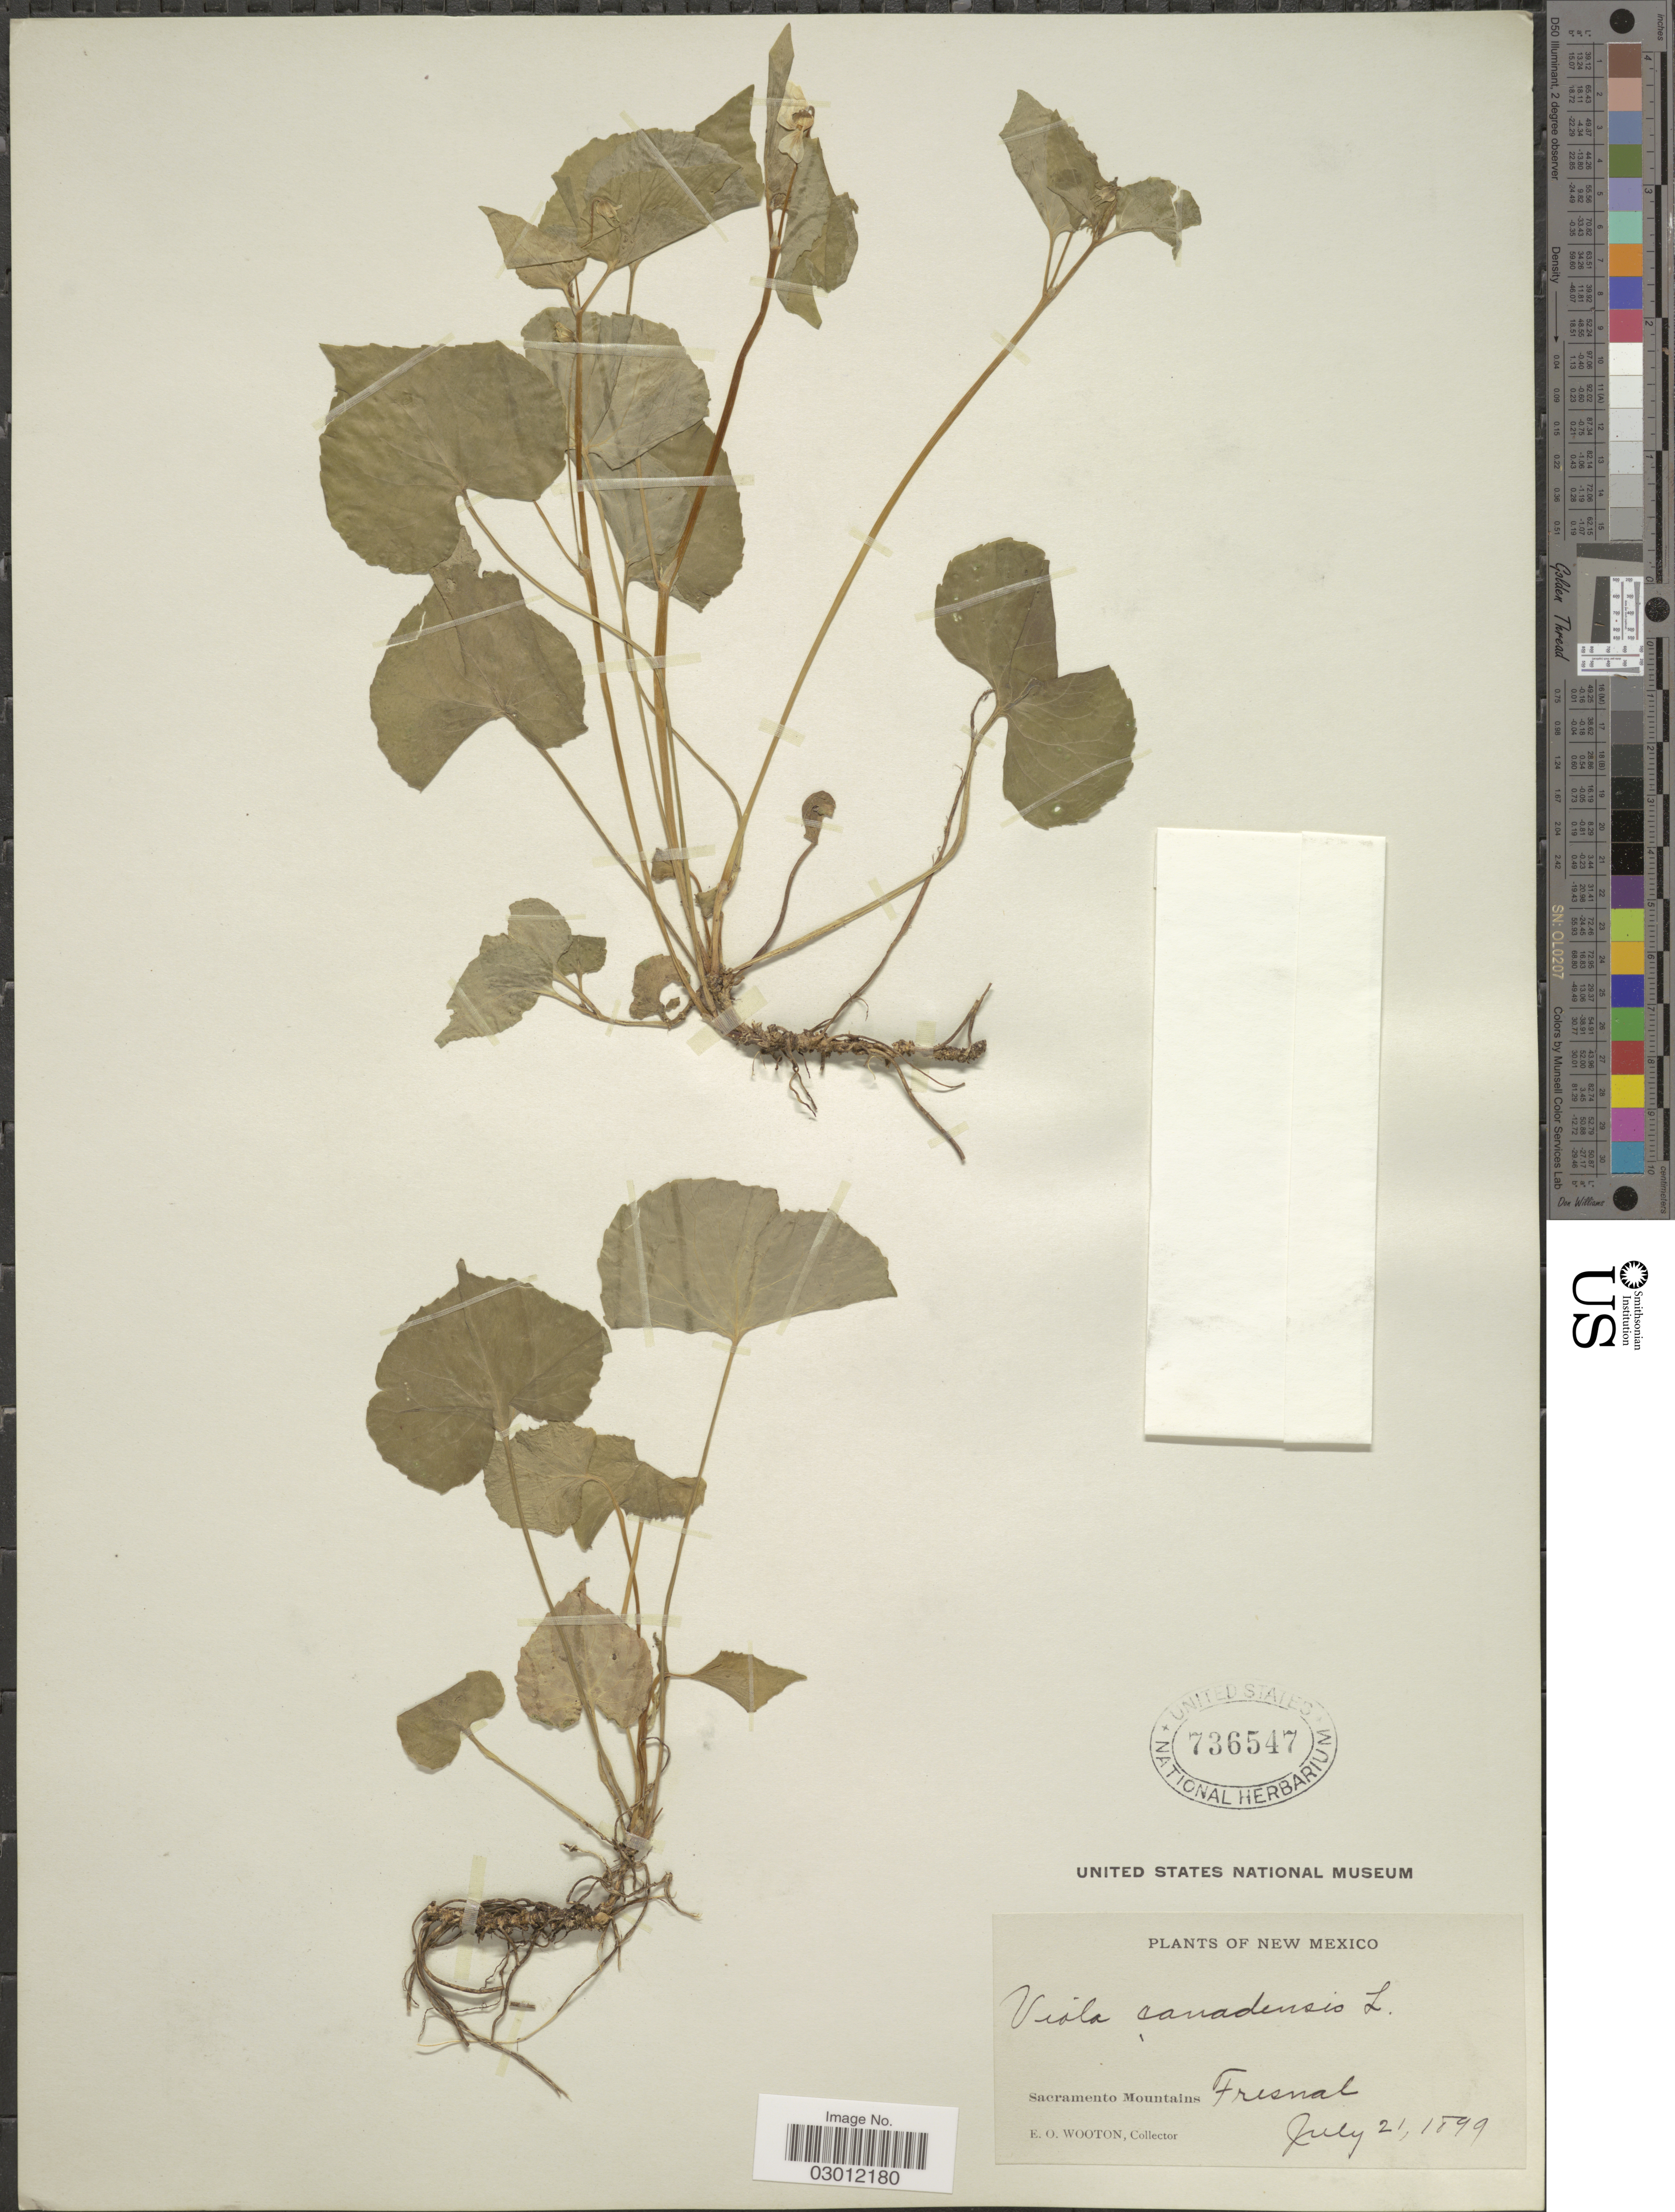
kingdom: Plantae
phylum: Tracheophyta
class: Magnoliopsida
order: Malpighiales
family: Violaceae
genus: Viola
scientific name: Viola canadensis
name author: L.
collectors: E. O. Wooton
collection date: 1899-07-21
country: United States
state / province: New Mexico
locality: Sacramento Mountains, Fresnal.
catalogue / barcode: US 736547